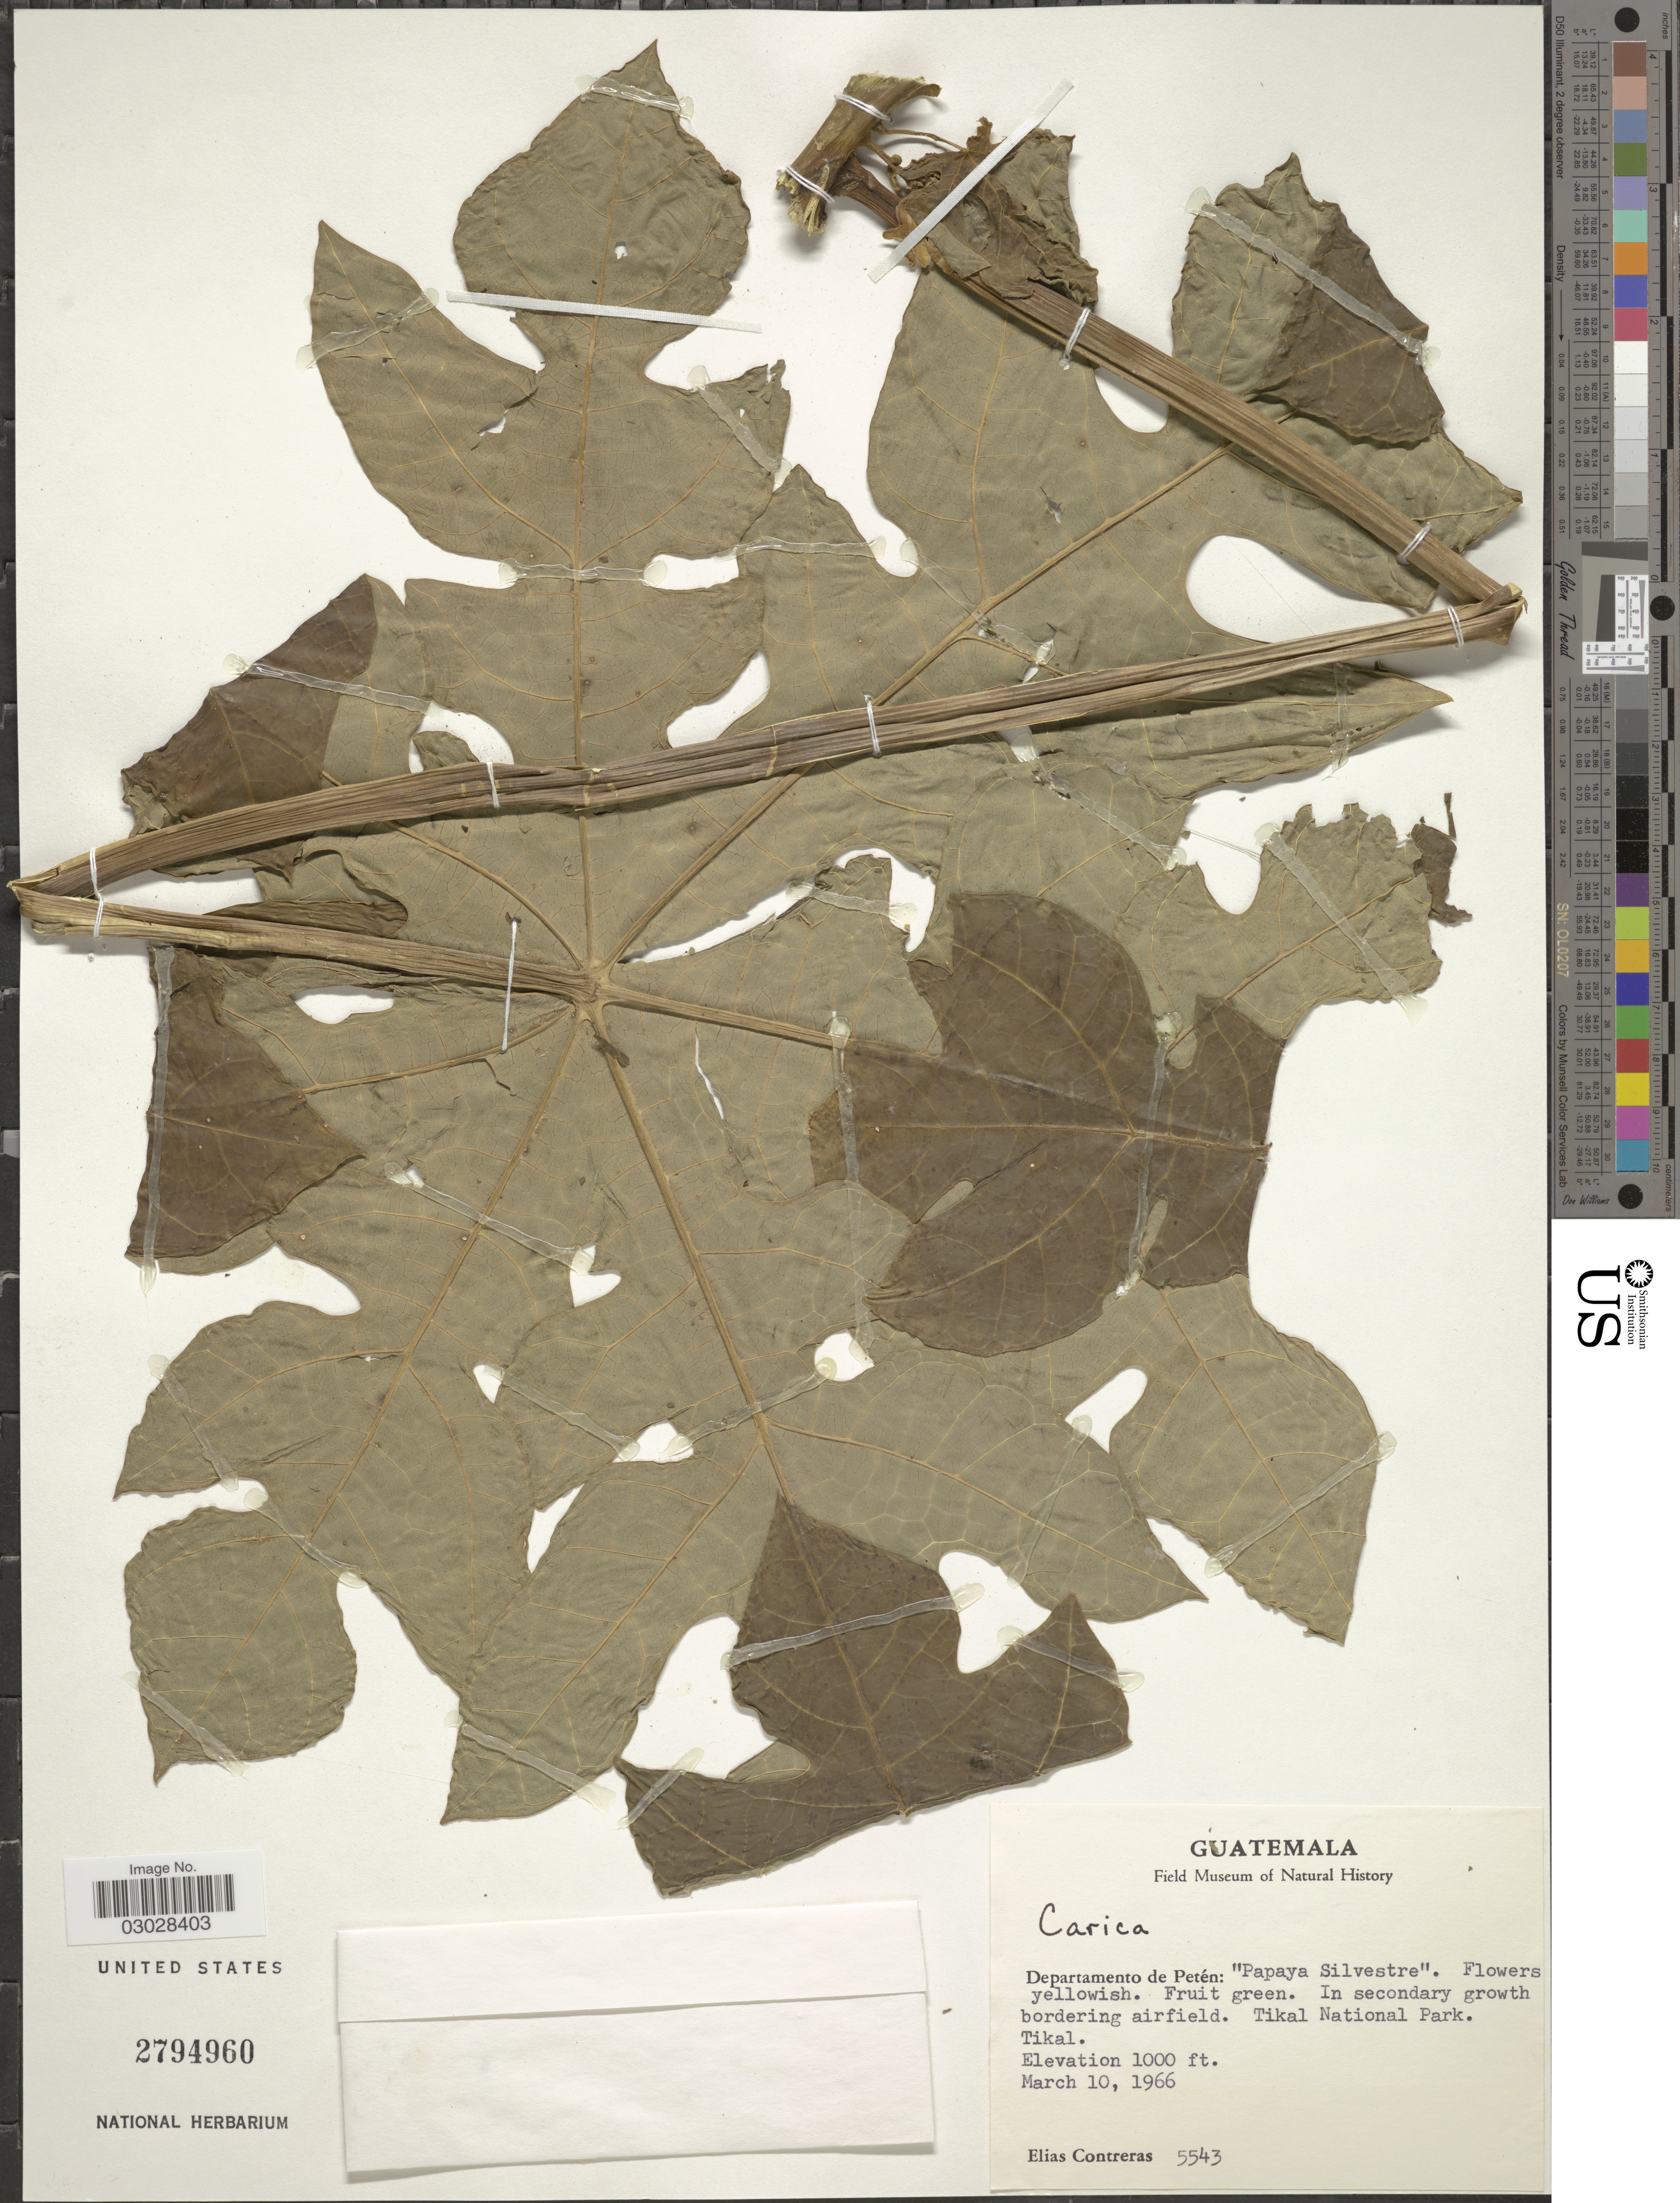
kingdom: Plantae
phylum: Tracheophyta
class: Magnoliopsida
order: Brassicales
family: Caricaceae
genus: Carica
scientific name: Carica sp.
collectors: E. Contreras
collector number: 5543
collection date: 1966-03-10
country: Guatemala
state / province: El Petén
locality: Departamento de Petén: Tikal National Park. Tikal.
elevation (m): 305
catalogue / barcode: US 2794960